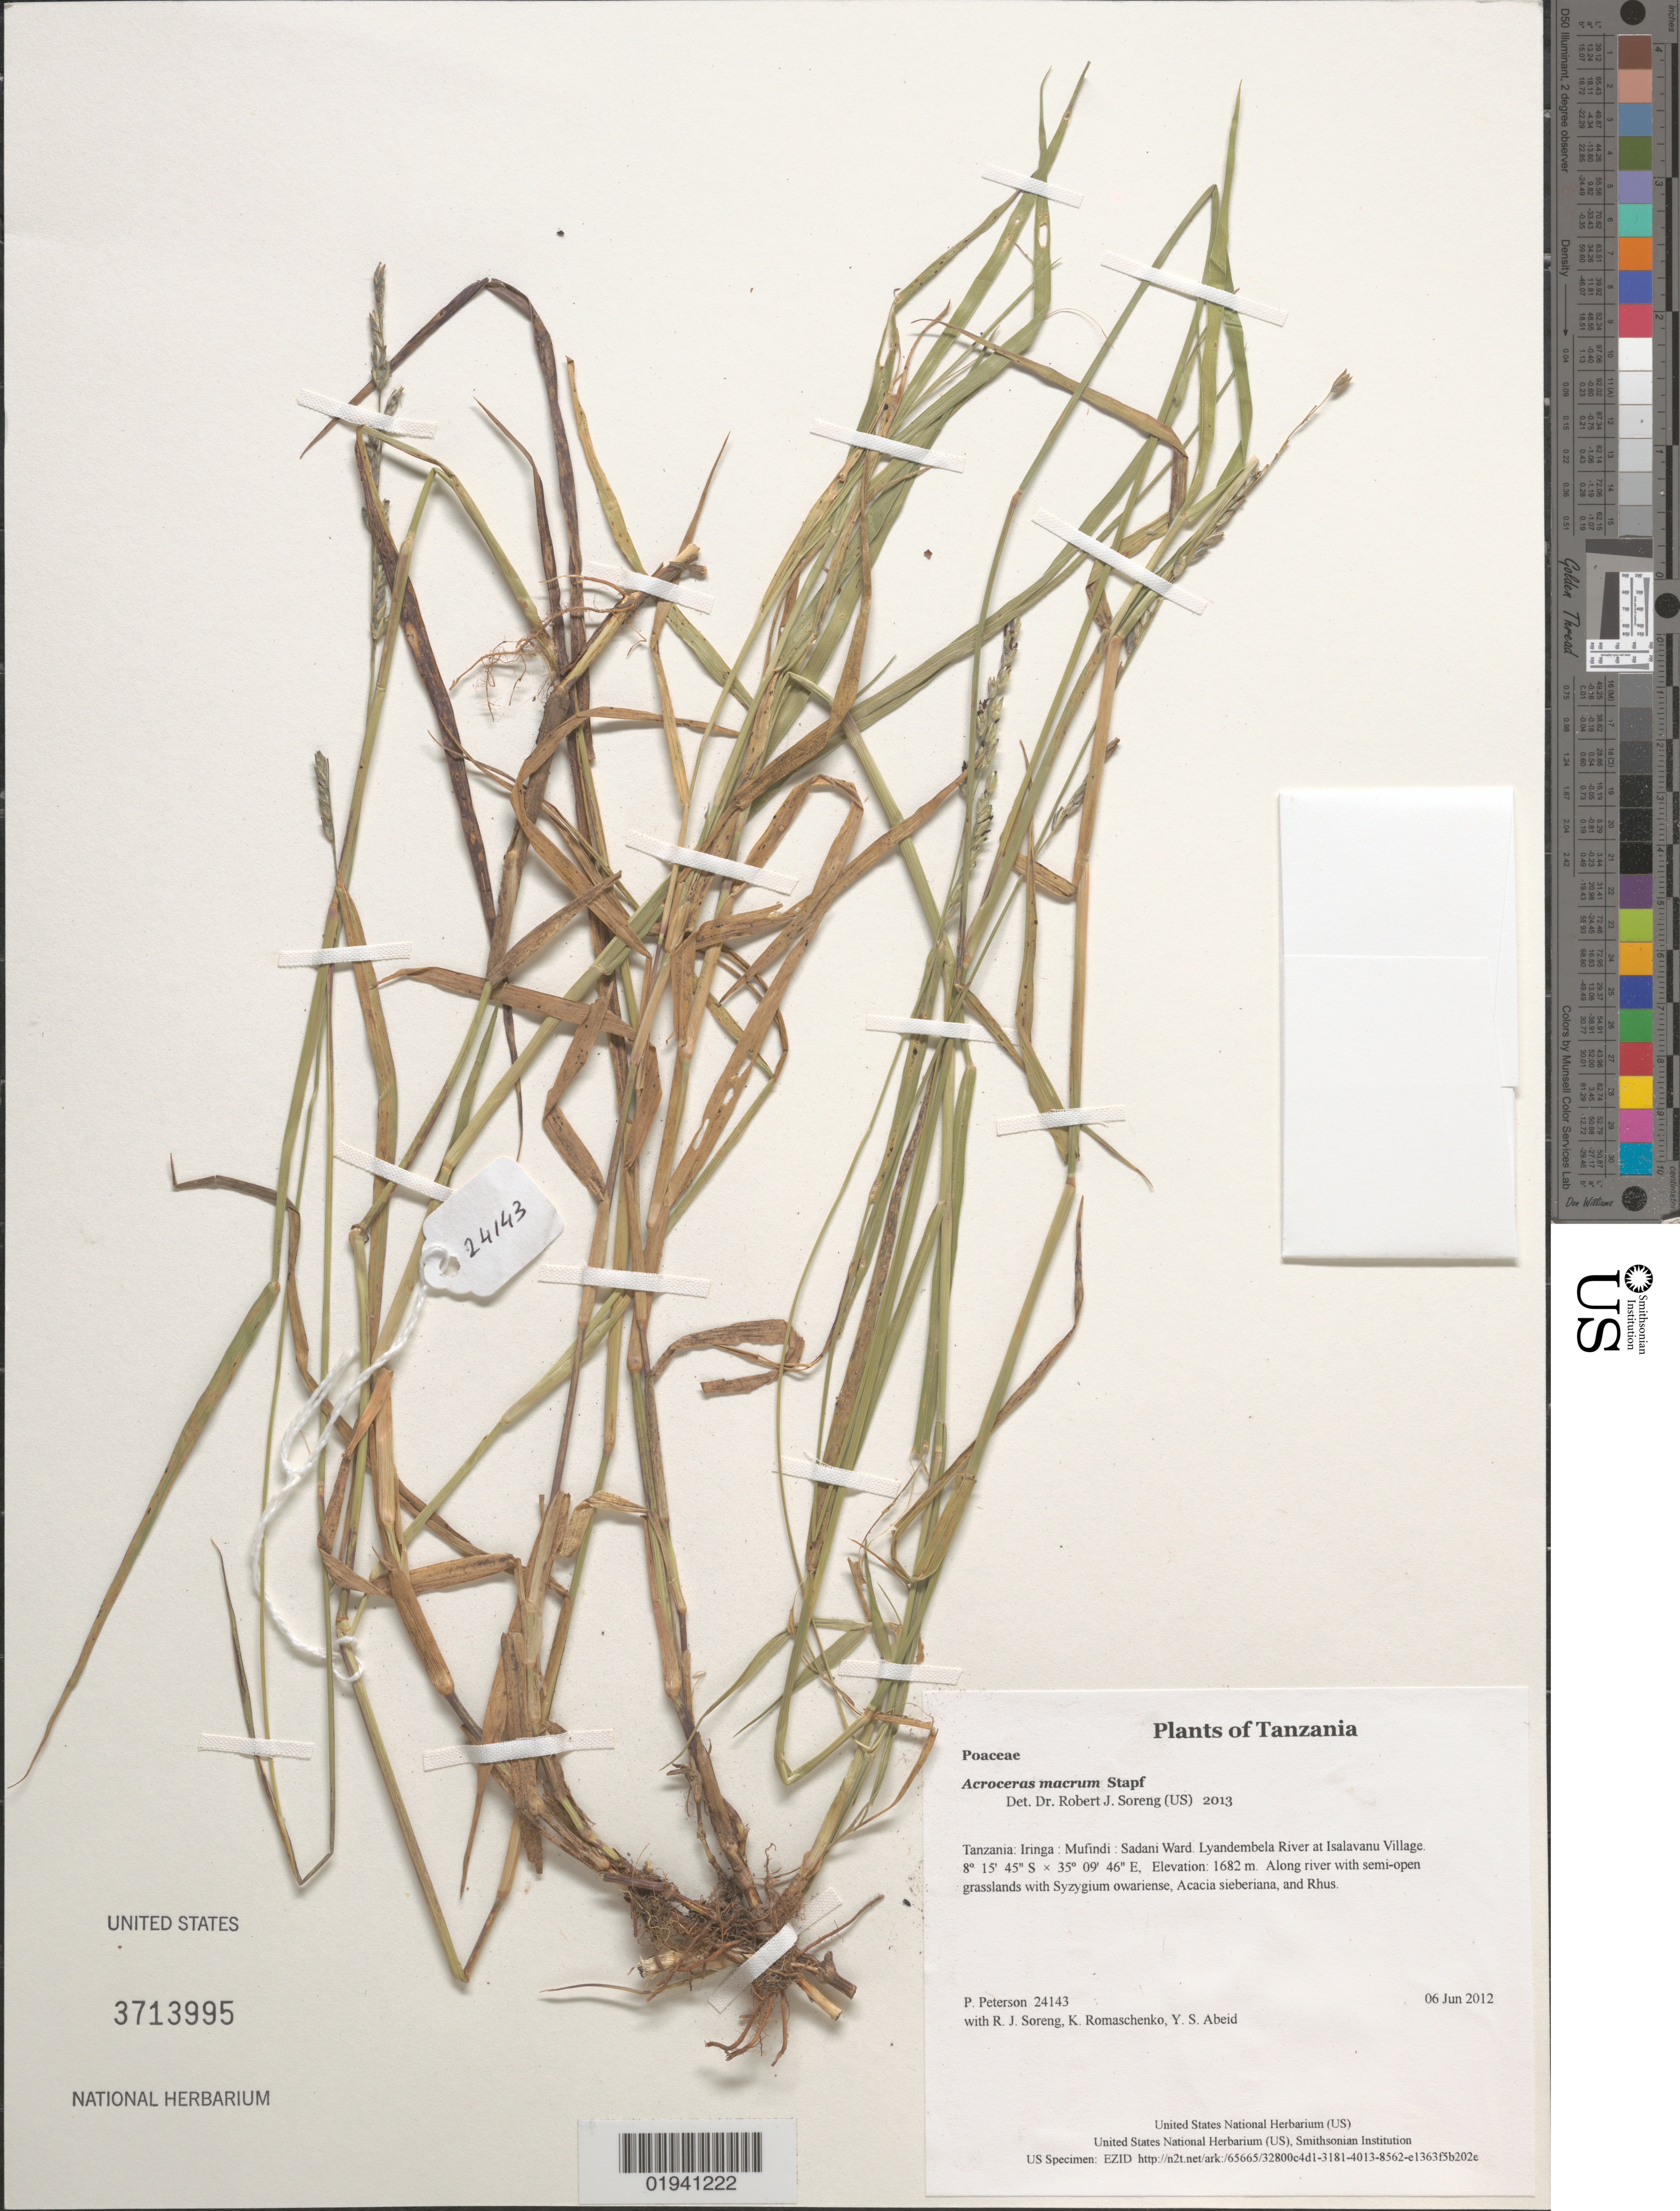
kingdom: Plantae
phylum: Tracheophyta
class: Liliopsida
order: Poales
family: Poaceae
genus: Acroceras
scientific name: Acroceras macrum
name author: Stapf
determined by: Soreng, Robert J., Research Associate (BOT), Smithsonian Institution - National Museum of Natural History (UNITED STATES)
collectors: P. M. Peterson, R. J. Soreng, K. Romaschenko & Y. Abeid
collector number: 24143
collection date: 2012-06-06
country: Tanzania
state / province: Iringa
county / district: Mufindi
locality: Sadani Ward. Lyandembela River at Isalavanu Village.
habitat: Along river with semi-open grasslands with Syzygium owariense, Acacia sieberiana, and Rhus.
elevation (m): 1682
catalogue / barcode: US 3713995